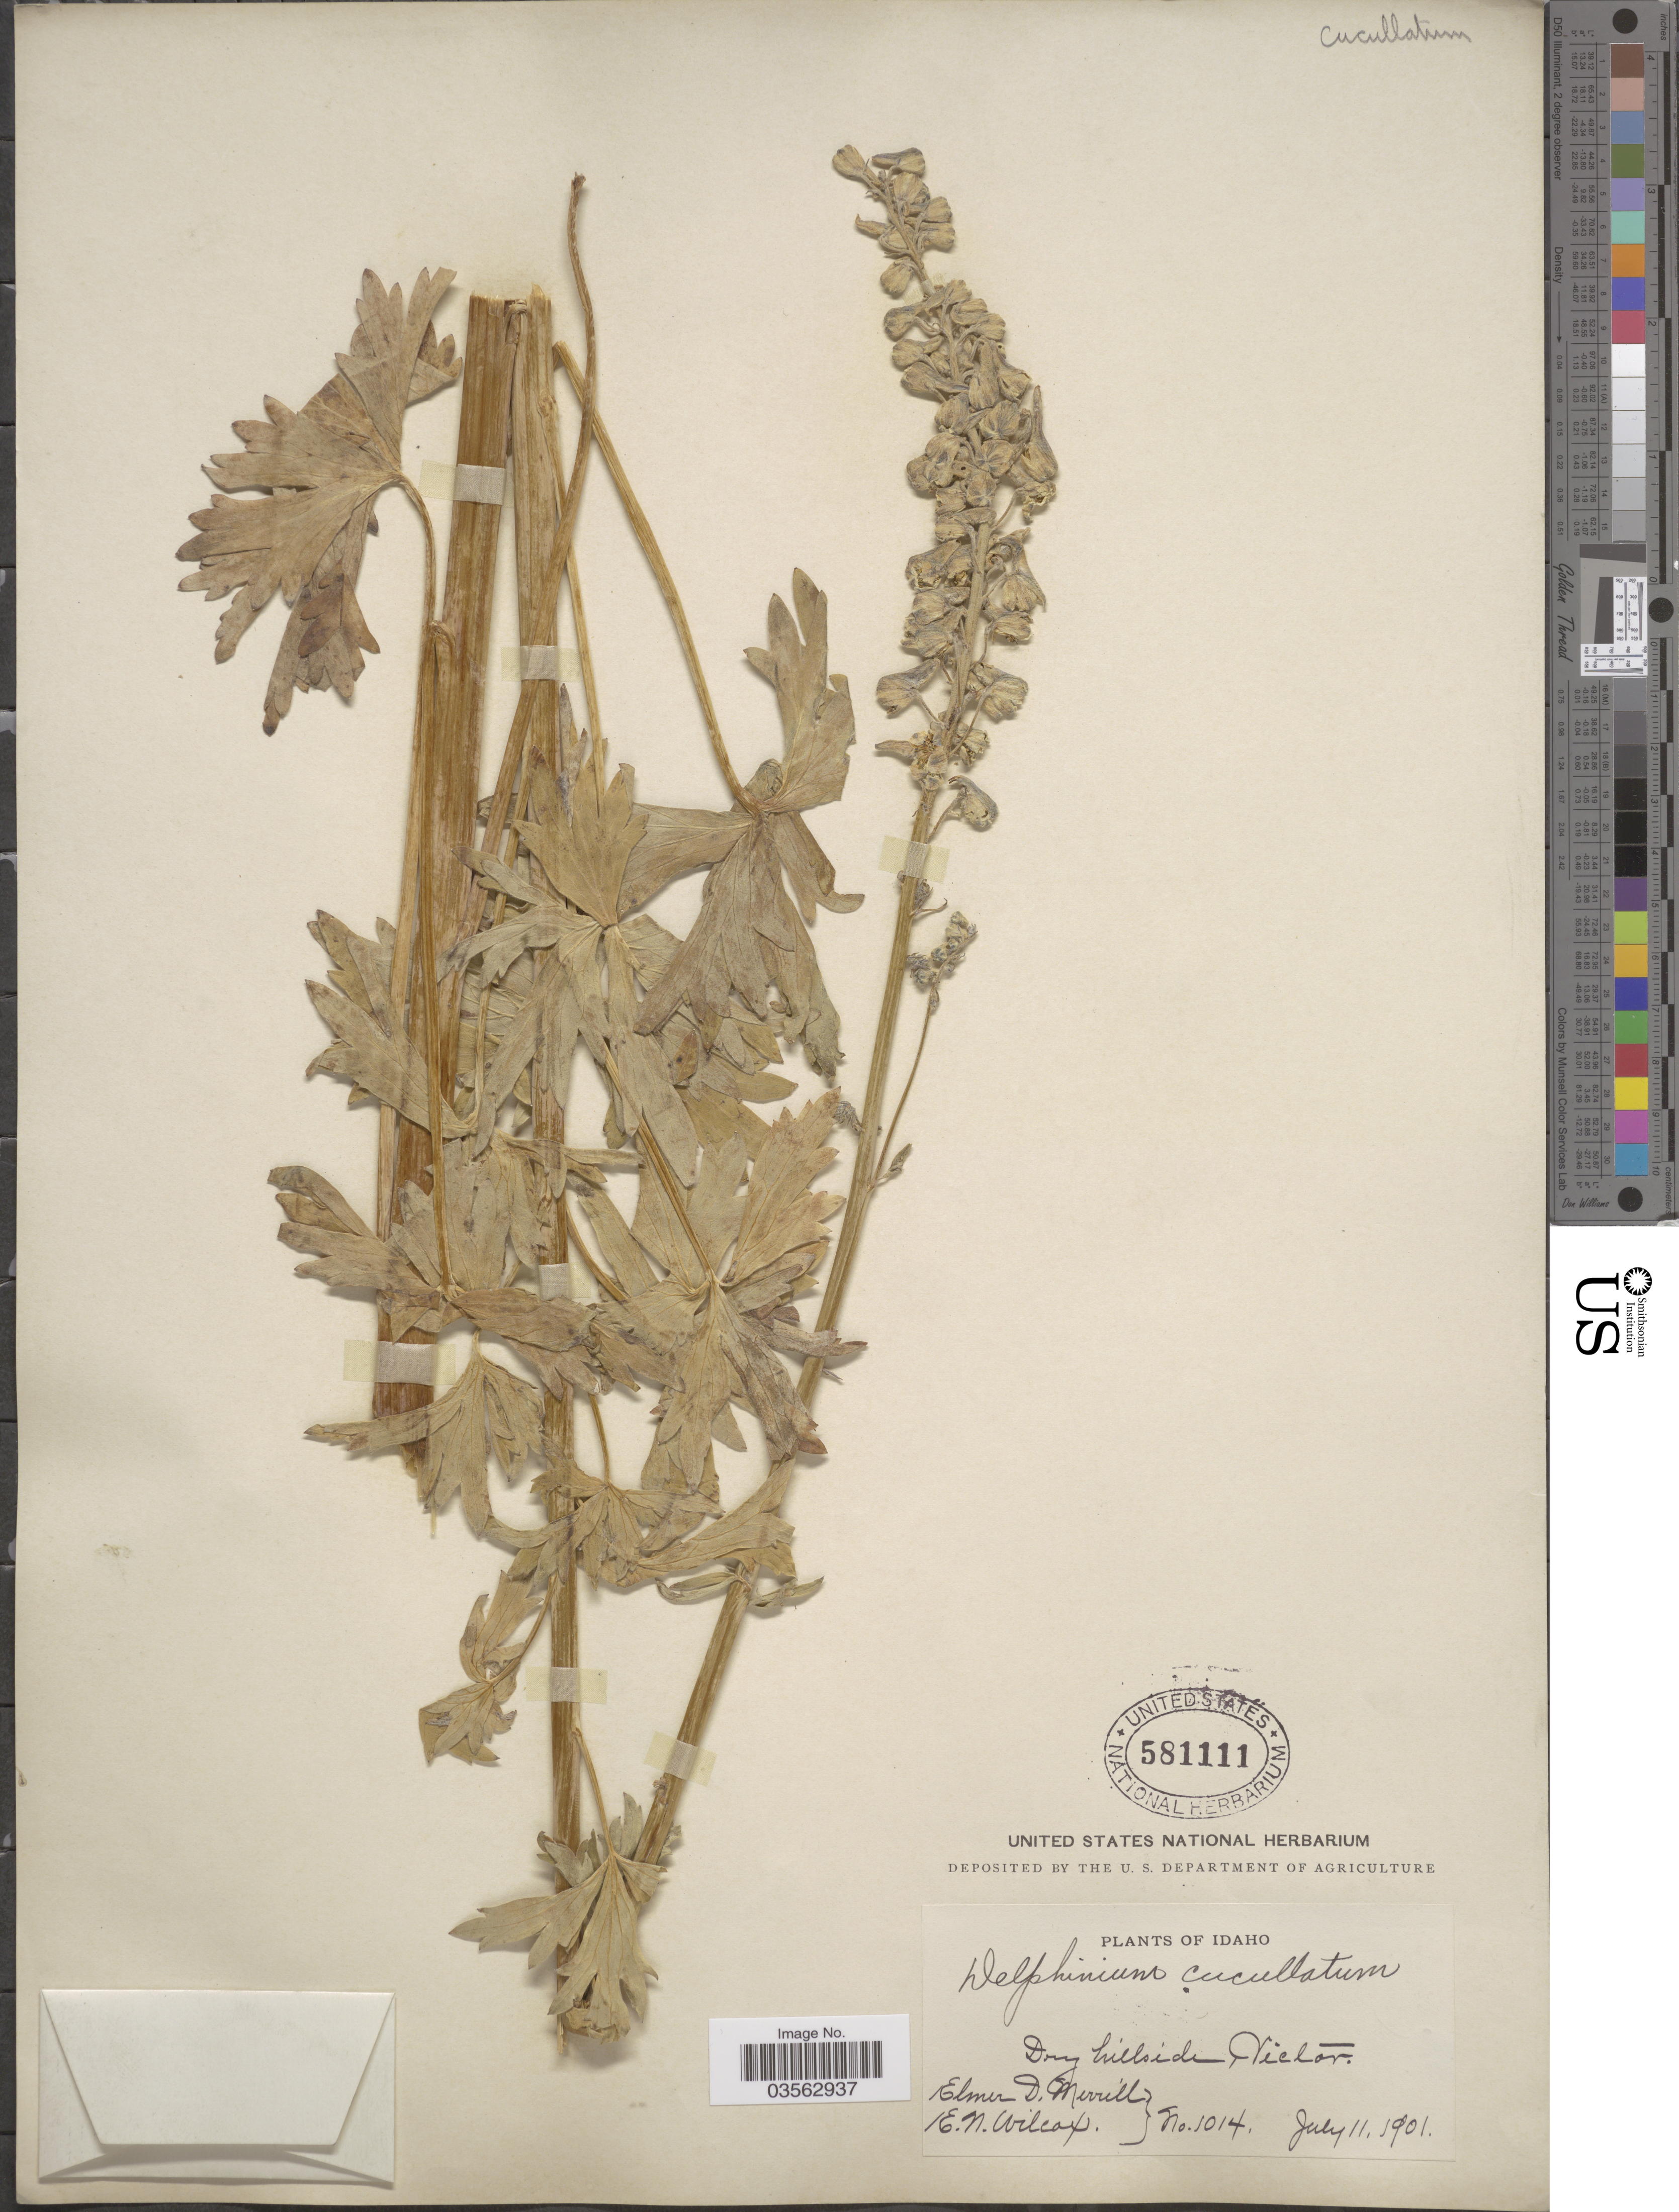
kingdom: Plantae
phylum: Tracheophyta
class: Magnoliopsida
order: Ranunculales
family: Ranunculaceae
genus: Delphinium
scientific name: Delphinium cucullatum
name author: E. Nelson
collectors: E. D. Merrill & E. Wilcox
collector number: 1014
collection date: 1901-07-11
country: United States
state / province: Idaho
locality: Victor.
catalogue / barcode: US 581111